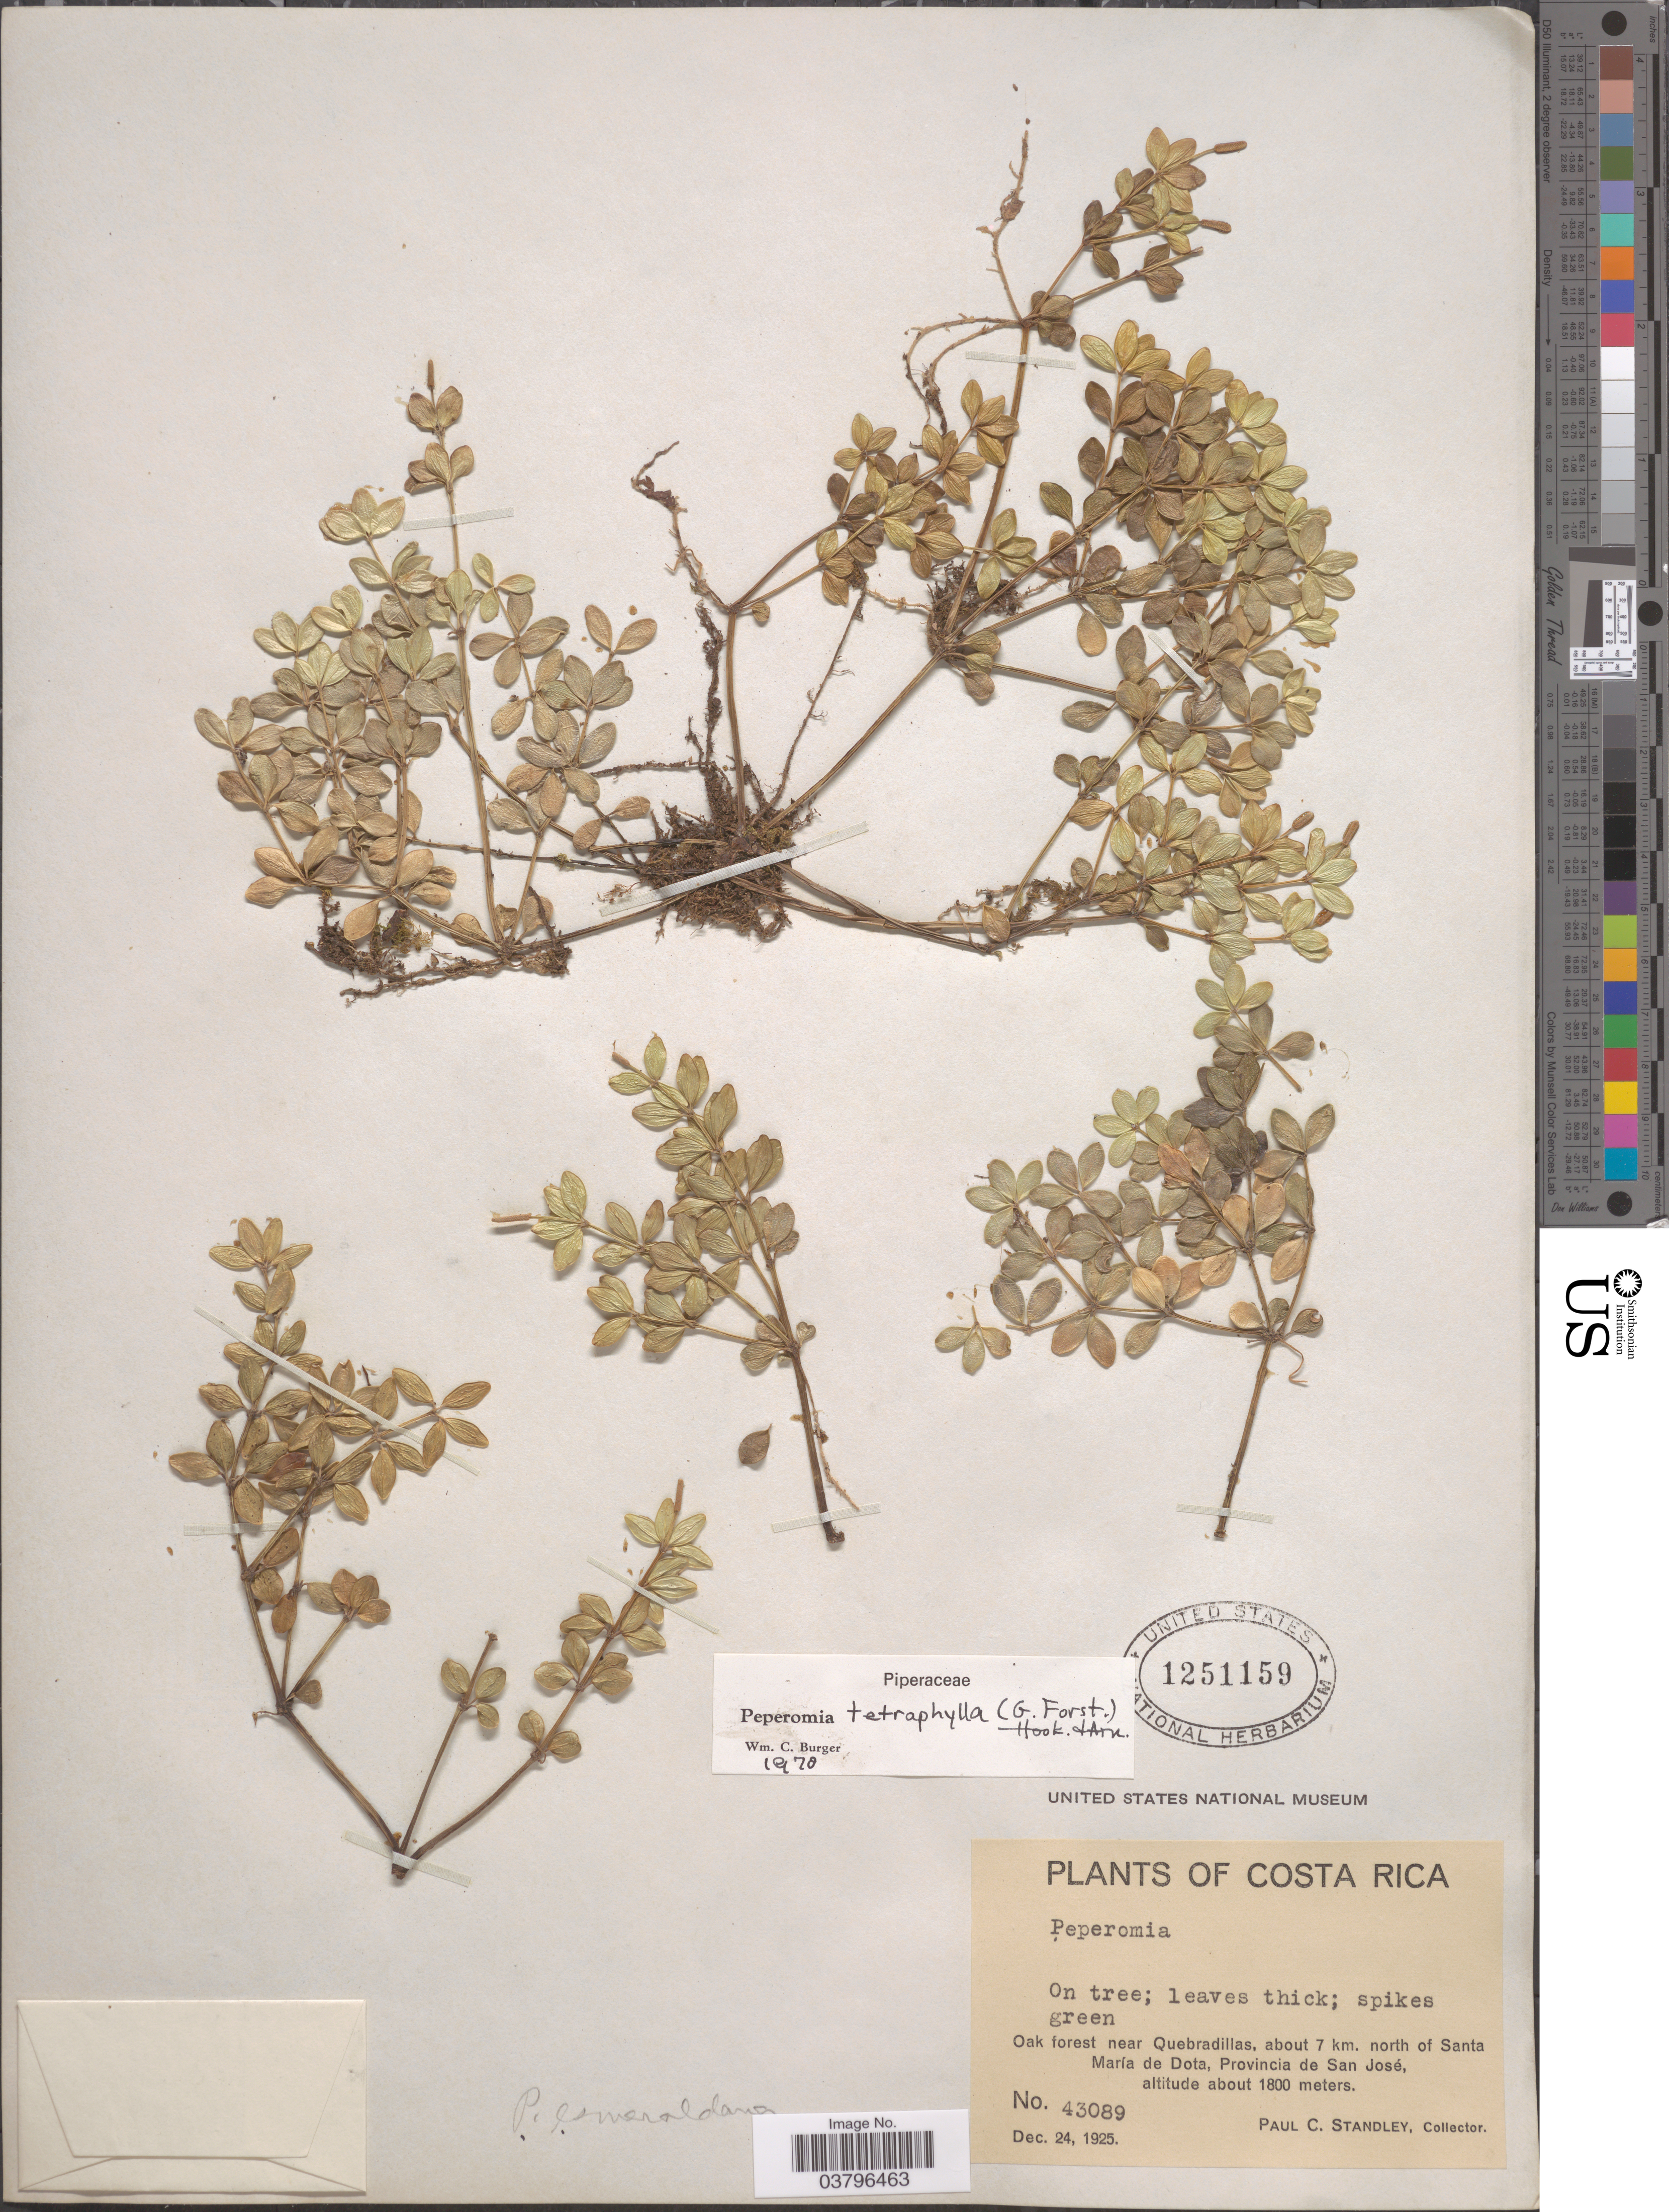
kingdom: Plantae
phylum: Tracheophyta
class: Magnoliopsida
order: Piperales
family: Piperaceae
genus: Peperomia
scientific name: Peperomia tetraphylla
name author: (G. Forst.) Hook. & Arn.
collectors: P. C. Standley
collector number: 43089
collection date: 1925-12-24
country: Costa Rica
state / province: San José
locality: Oak forest near Quebradillas, about 7 km. north of Santa María de Dota.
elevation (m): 1800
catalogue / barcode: US 1251159